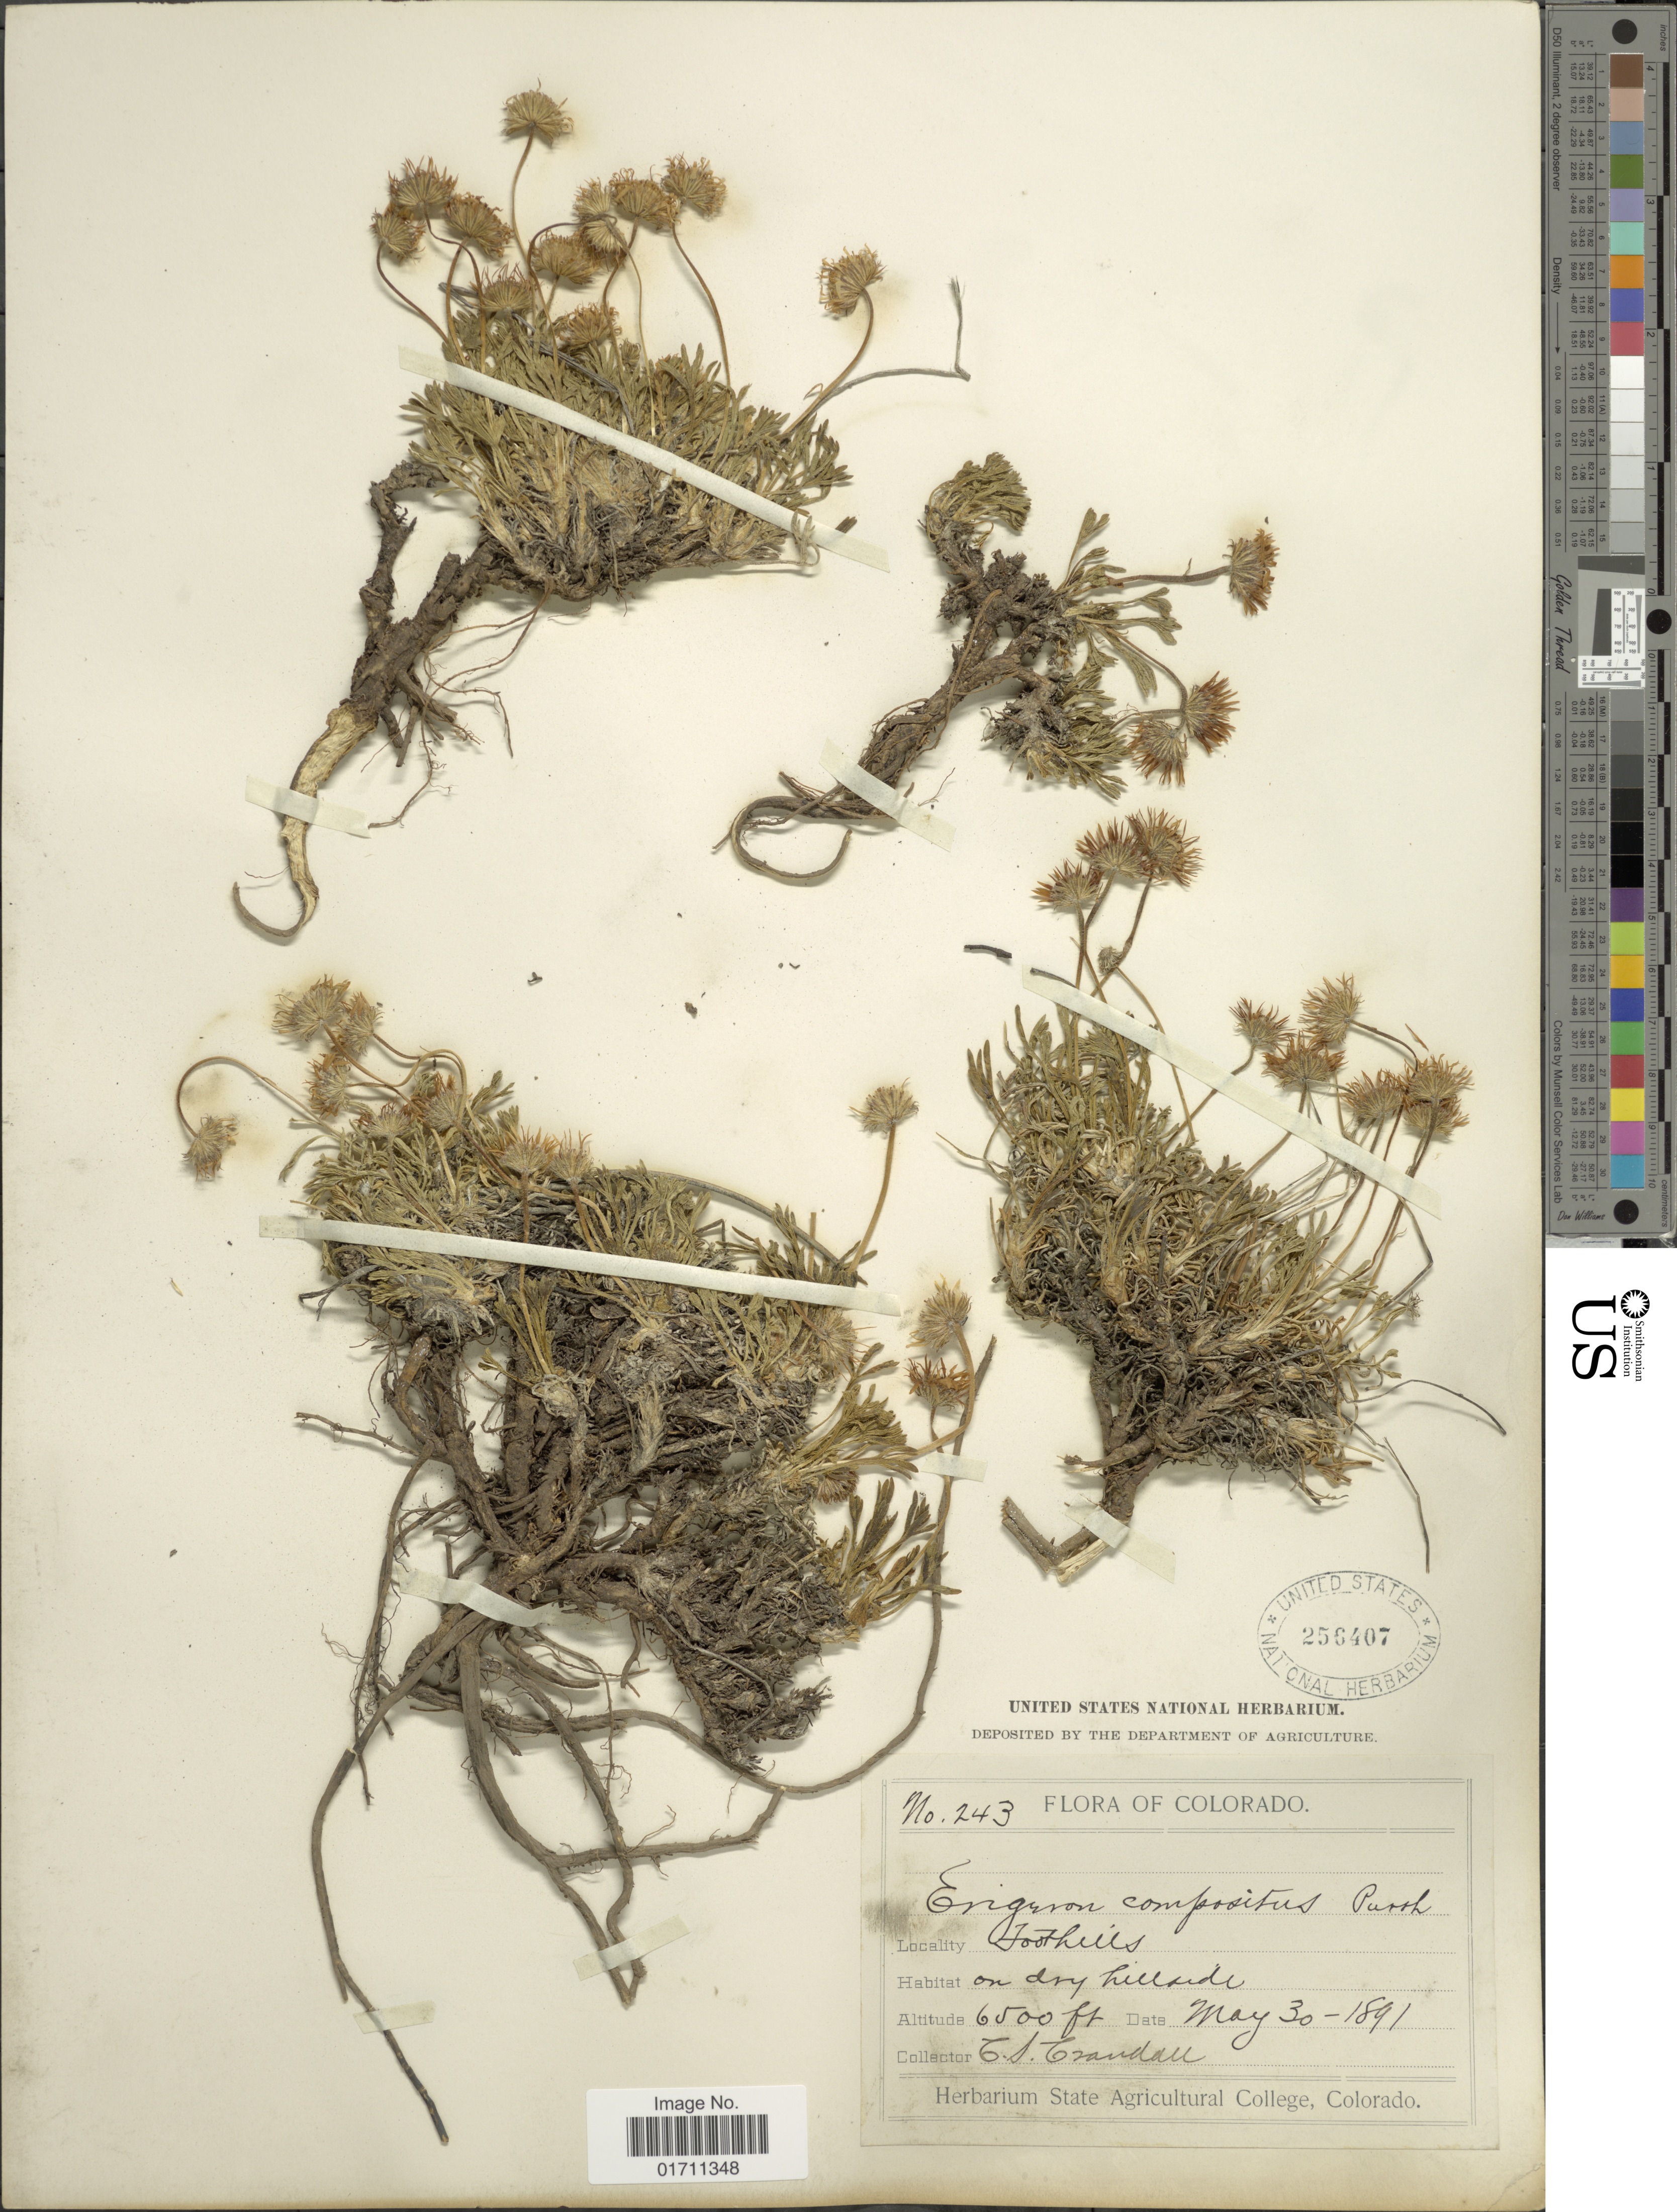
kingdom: Plantae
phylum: Tracheophyta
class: Magnoliopsida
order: Asterales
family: Asteraceae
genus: Erigeron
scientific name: Erigeron compositus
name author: Pursh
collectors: C. Crandall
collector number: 243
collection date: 1891-05-30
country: United States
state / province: Colorado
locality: Foothills, on dry hillside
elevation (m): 1981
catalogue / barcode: US 256407